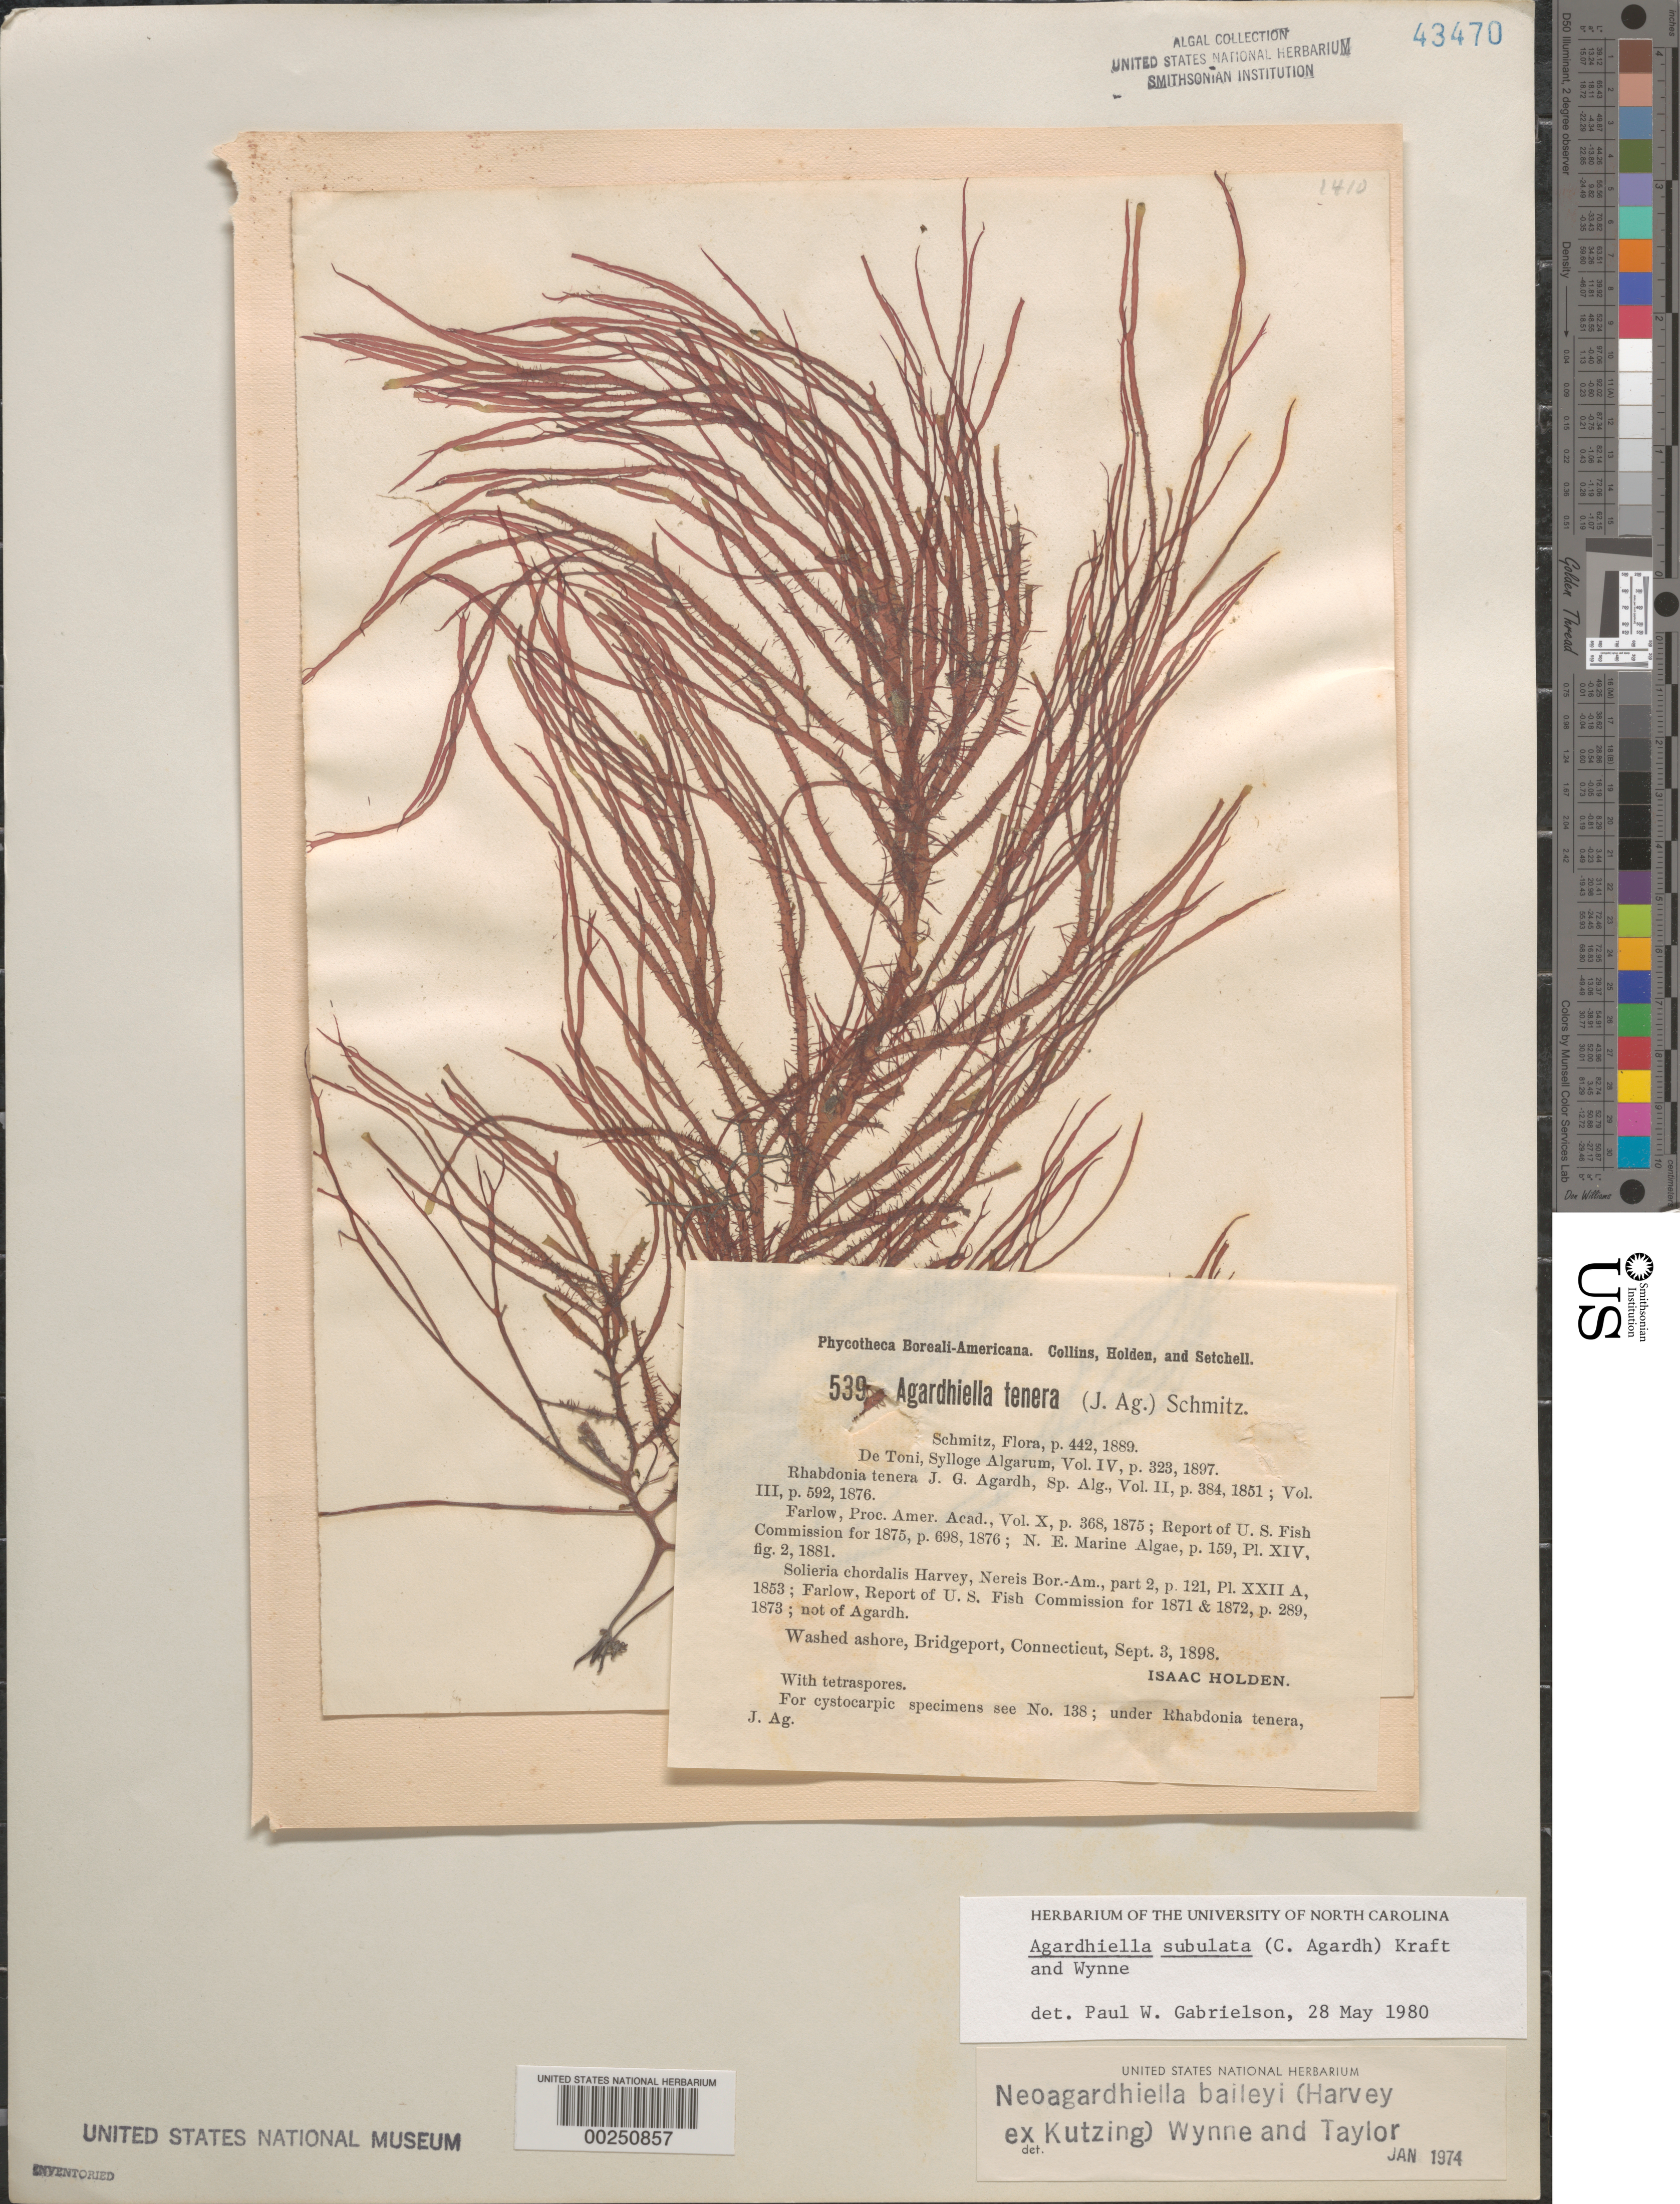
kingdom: Plantae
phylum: Rhodophyta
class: Florideophyceae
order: Gigartinales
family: Solieriaceae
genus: Agardhiella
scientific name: Agardhiella subulata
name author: (C. Agardh) G.T.Kraft & M.J. Wynne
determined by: Gabrielson, P. W.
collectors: I. Holden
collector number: PB-A 539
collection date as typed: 03 Sep 1898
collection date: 1898-09-03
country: United States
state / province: Connecticut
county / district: Fairfield County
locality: Bridgeport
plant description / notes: Collins, Holden & Setchell, Phycotheca Boreali-Americana, as Agardhiella tenera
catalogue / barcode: US 43470